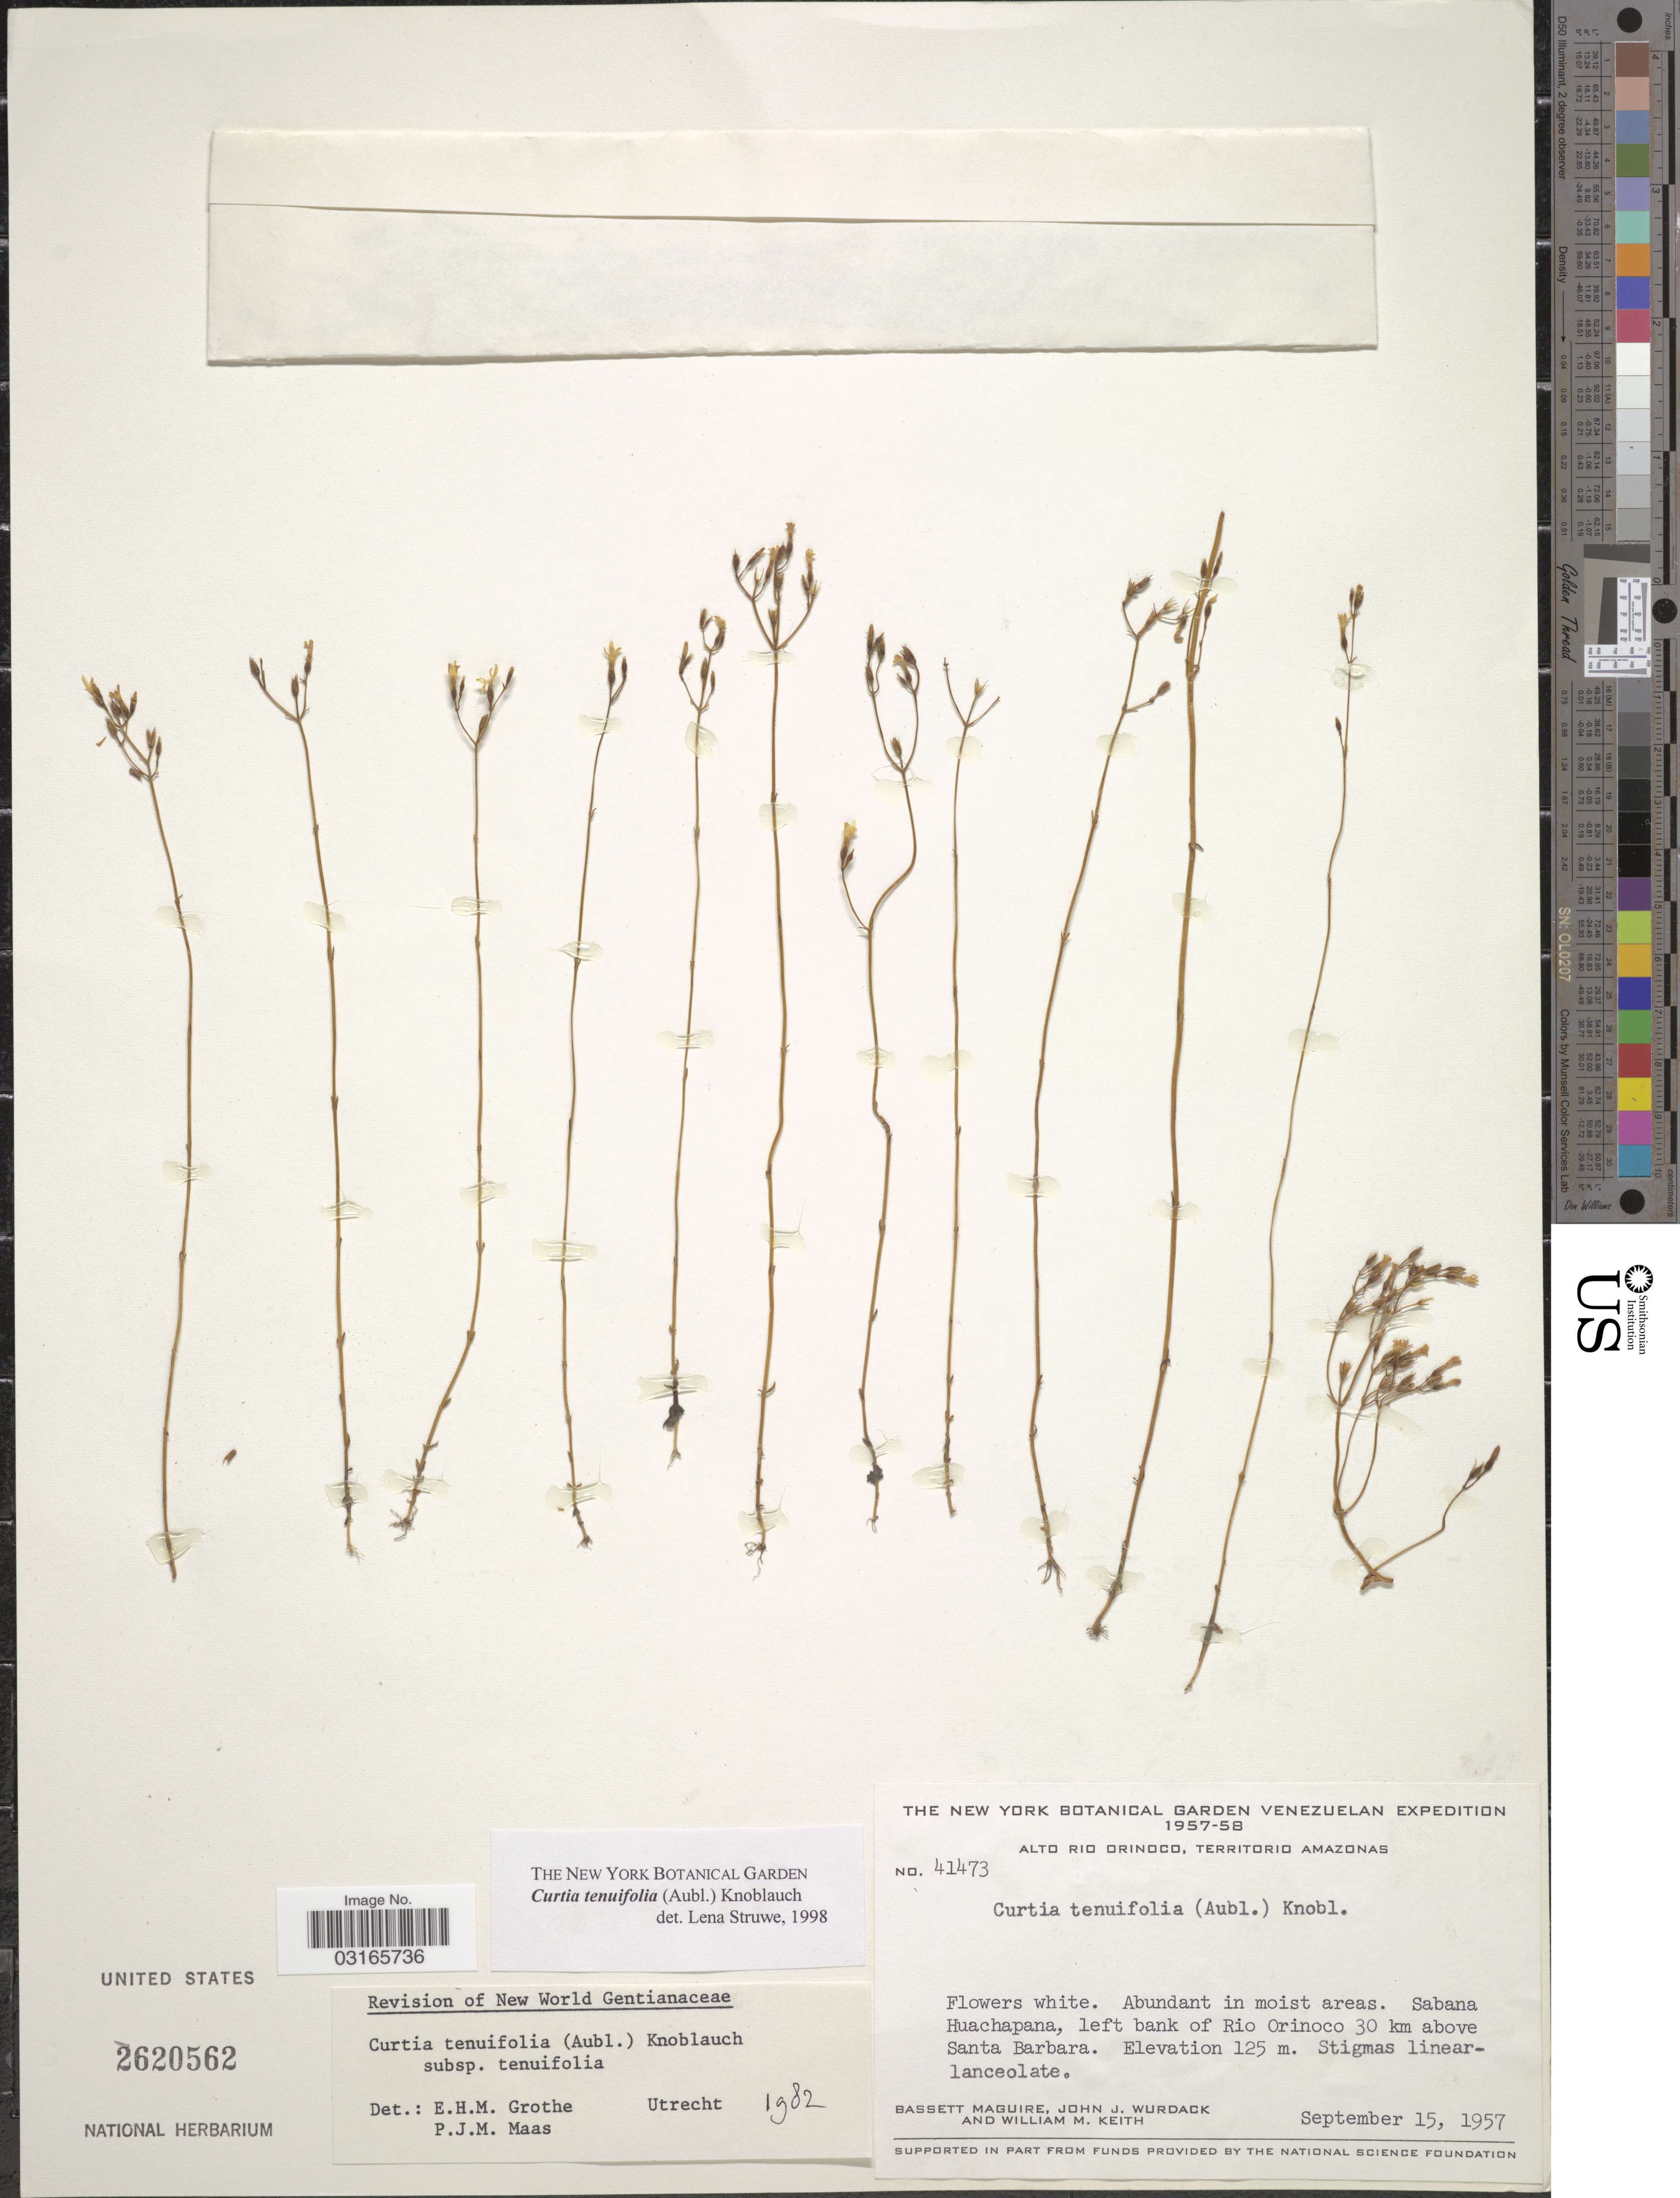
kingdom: Plantae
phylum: Tracheophyta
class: Magnoliopsida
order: Gentianales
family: Gentianaceae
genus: Curtia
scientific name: Curtia tenuifolia subsp. tenuifolia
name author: (Aubl.) Knobl.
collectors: B. Maguire, J. J. Wurdack & W. Keith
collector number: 41473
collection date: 1957-09-15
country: Venezuela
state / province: Amazonas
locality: Alto Rio Orinoco, Territorio Amazonas. Sabana Huachapana, left bank of Rio Orinoco 30 km above Santa Barbara.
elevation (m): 125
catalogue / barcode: US 2620562